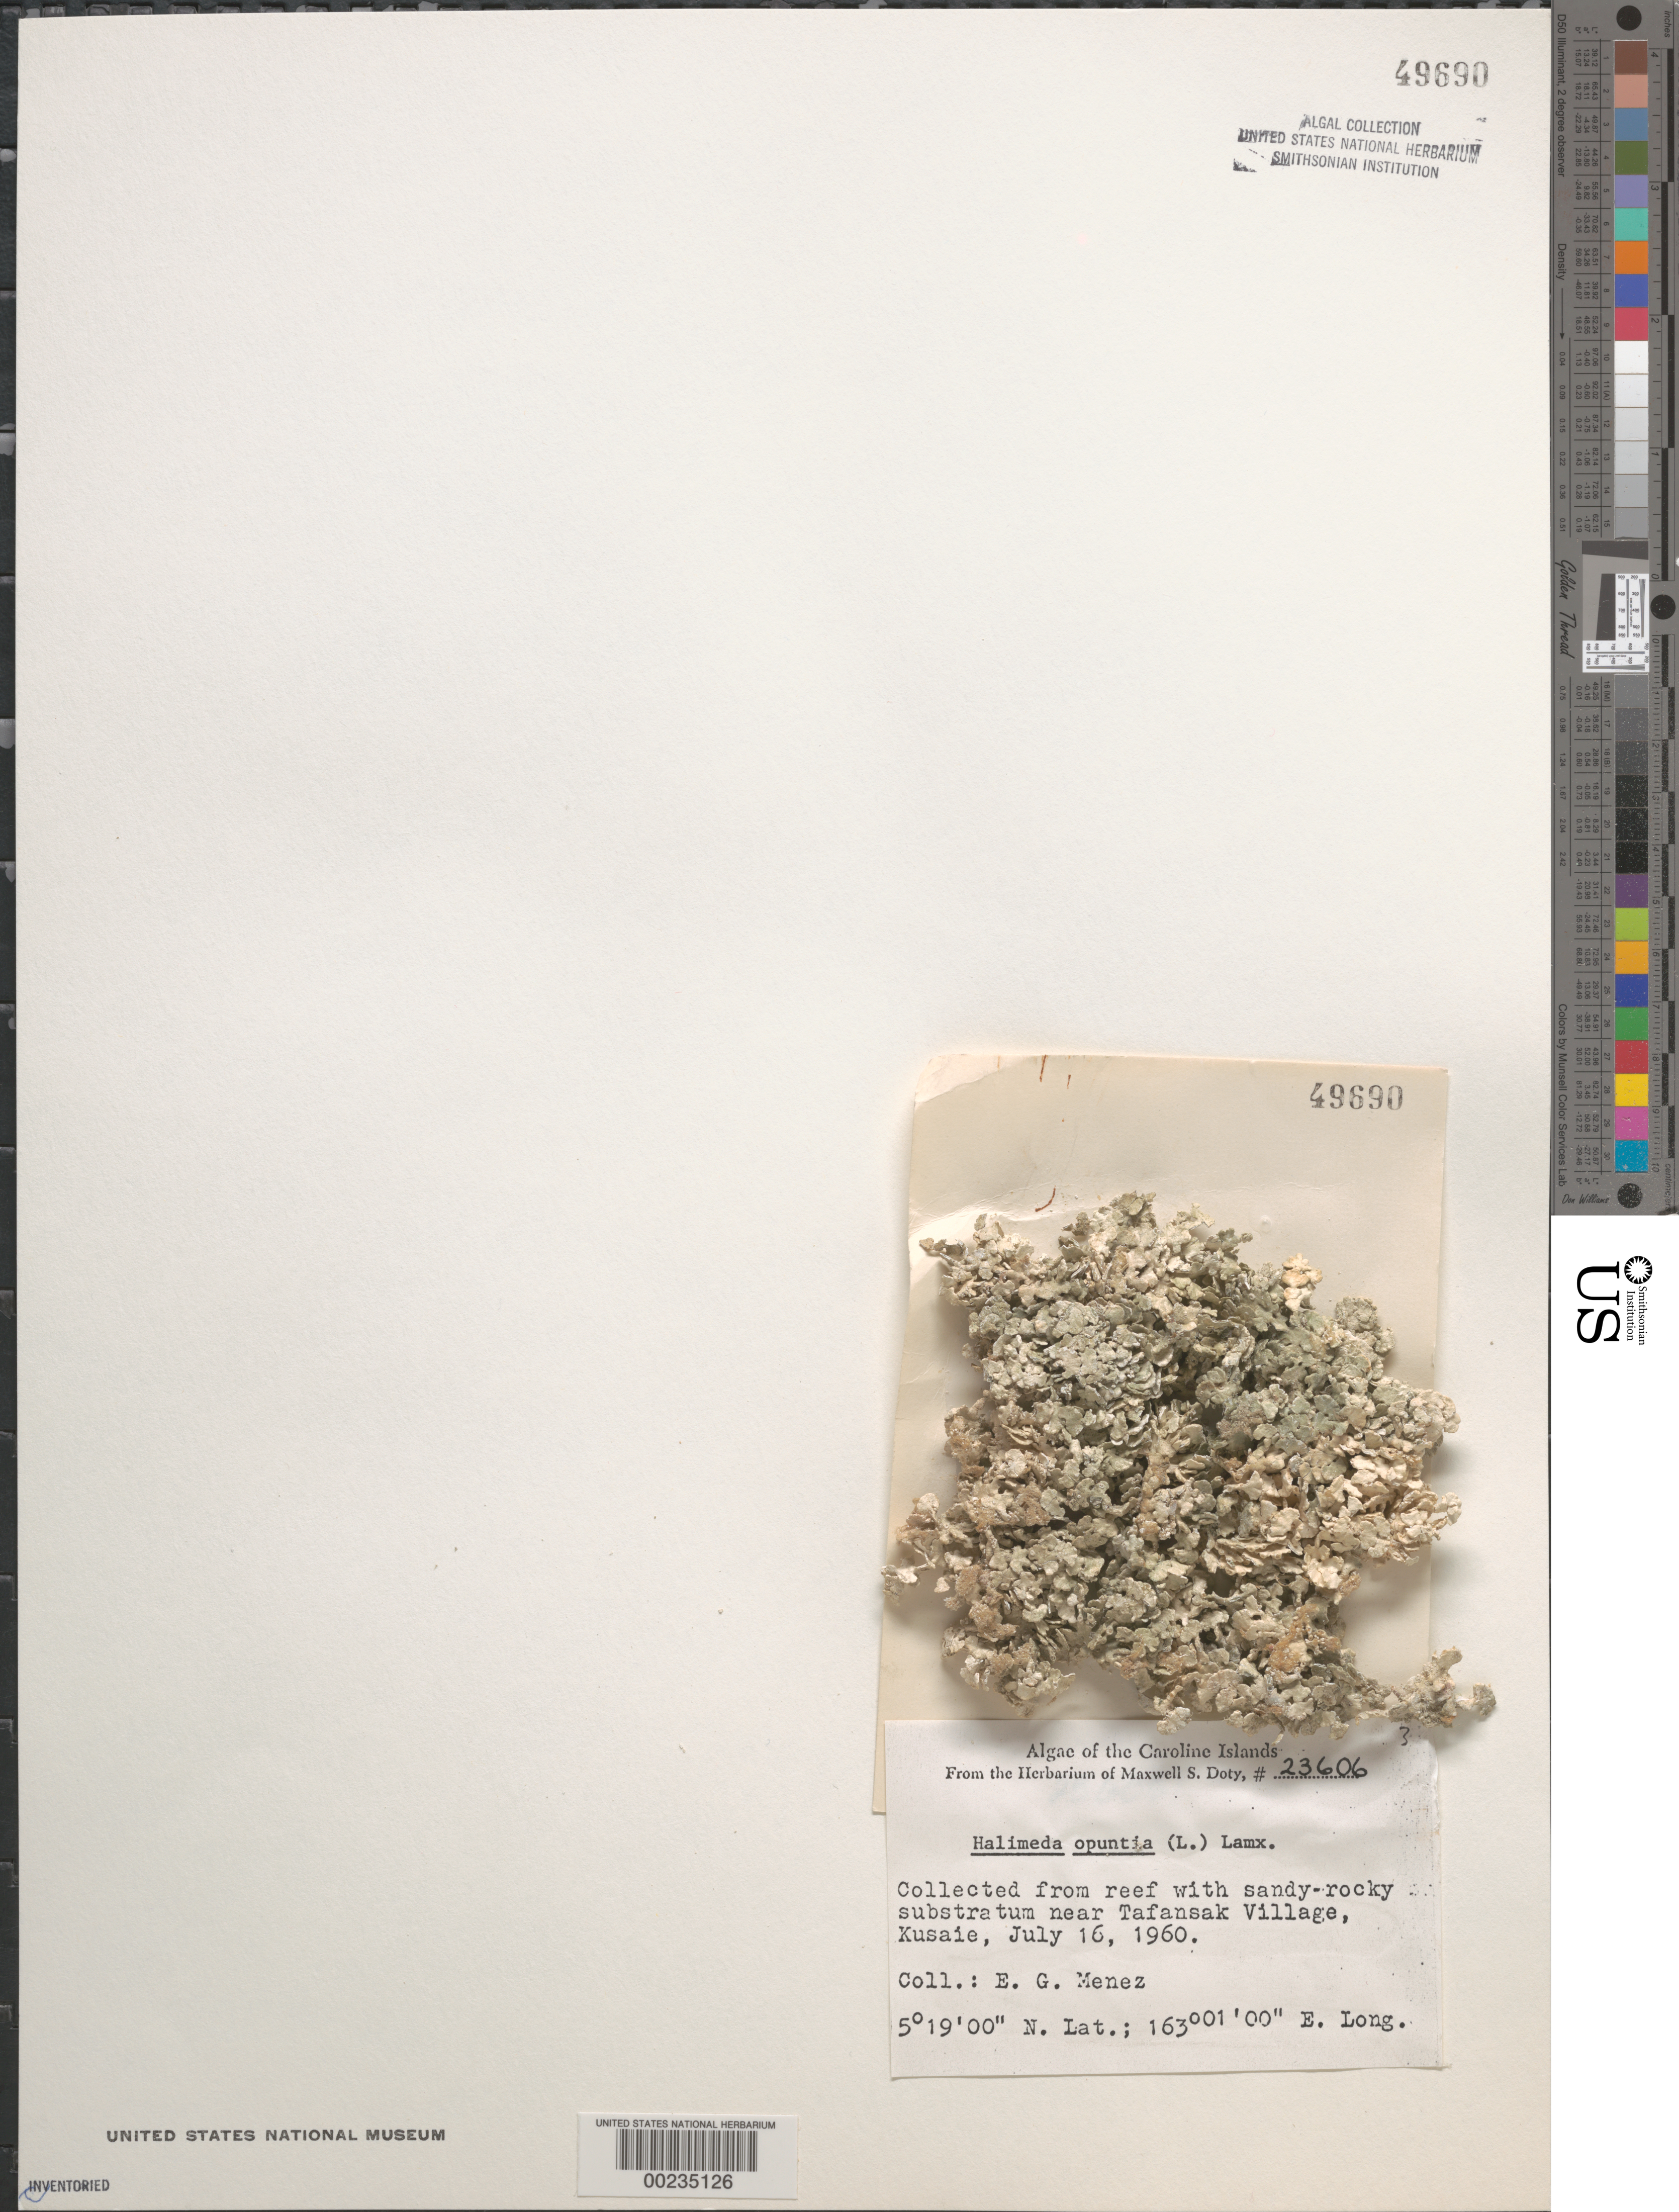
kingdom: Plantae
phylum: Chlorophyta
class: Ulvophyceae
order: Bryopsidales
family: Halimedaceae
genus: Halimeda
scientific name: Halimeda opuntia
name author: (L.) J.V.Lamouroux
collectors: Meñez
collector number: MSD 23606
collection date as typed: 16 Jul 1960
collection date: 1960-07-16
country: Micronesia, Federated States of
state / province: Kosrae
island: Kosrae [Kusaie]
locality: Near Tafansak village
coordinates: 5 19' 00" N, 163 01' 00" E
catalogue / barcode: US 49690